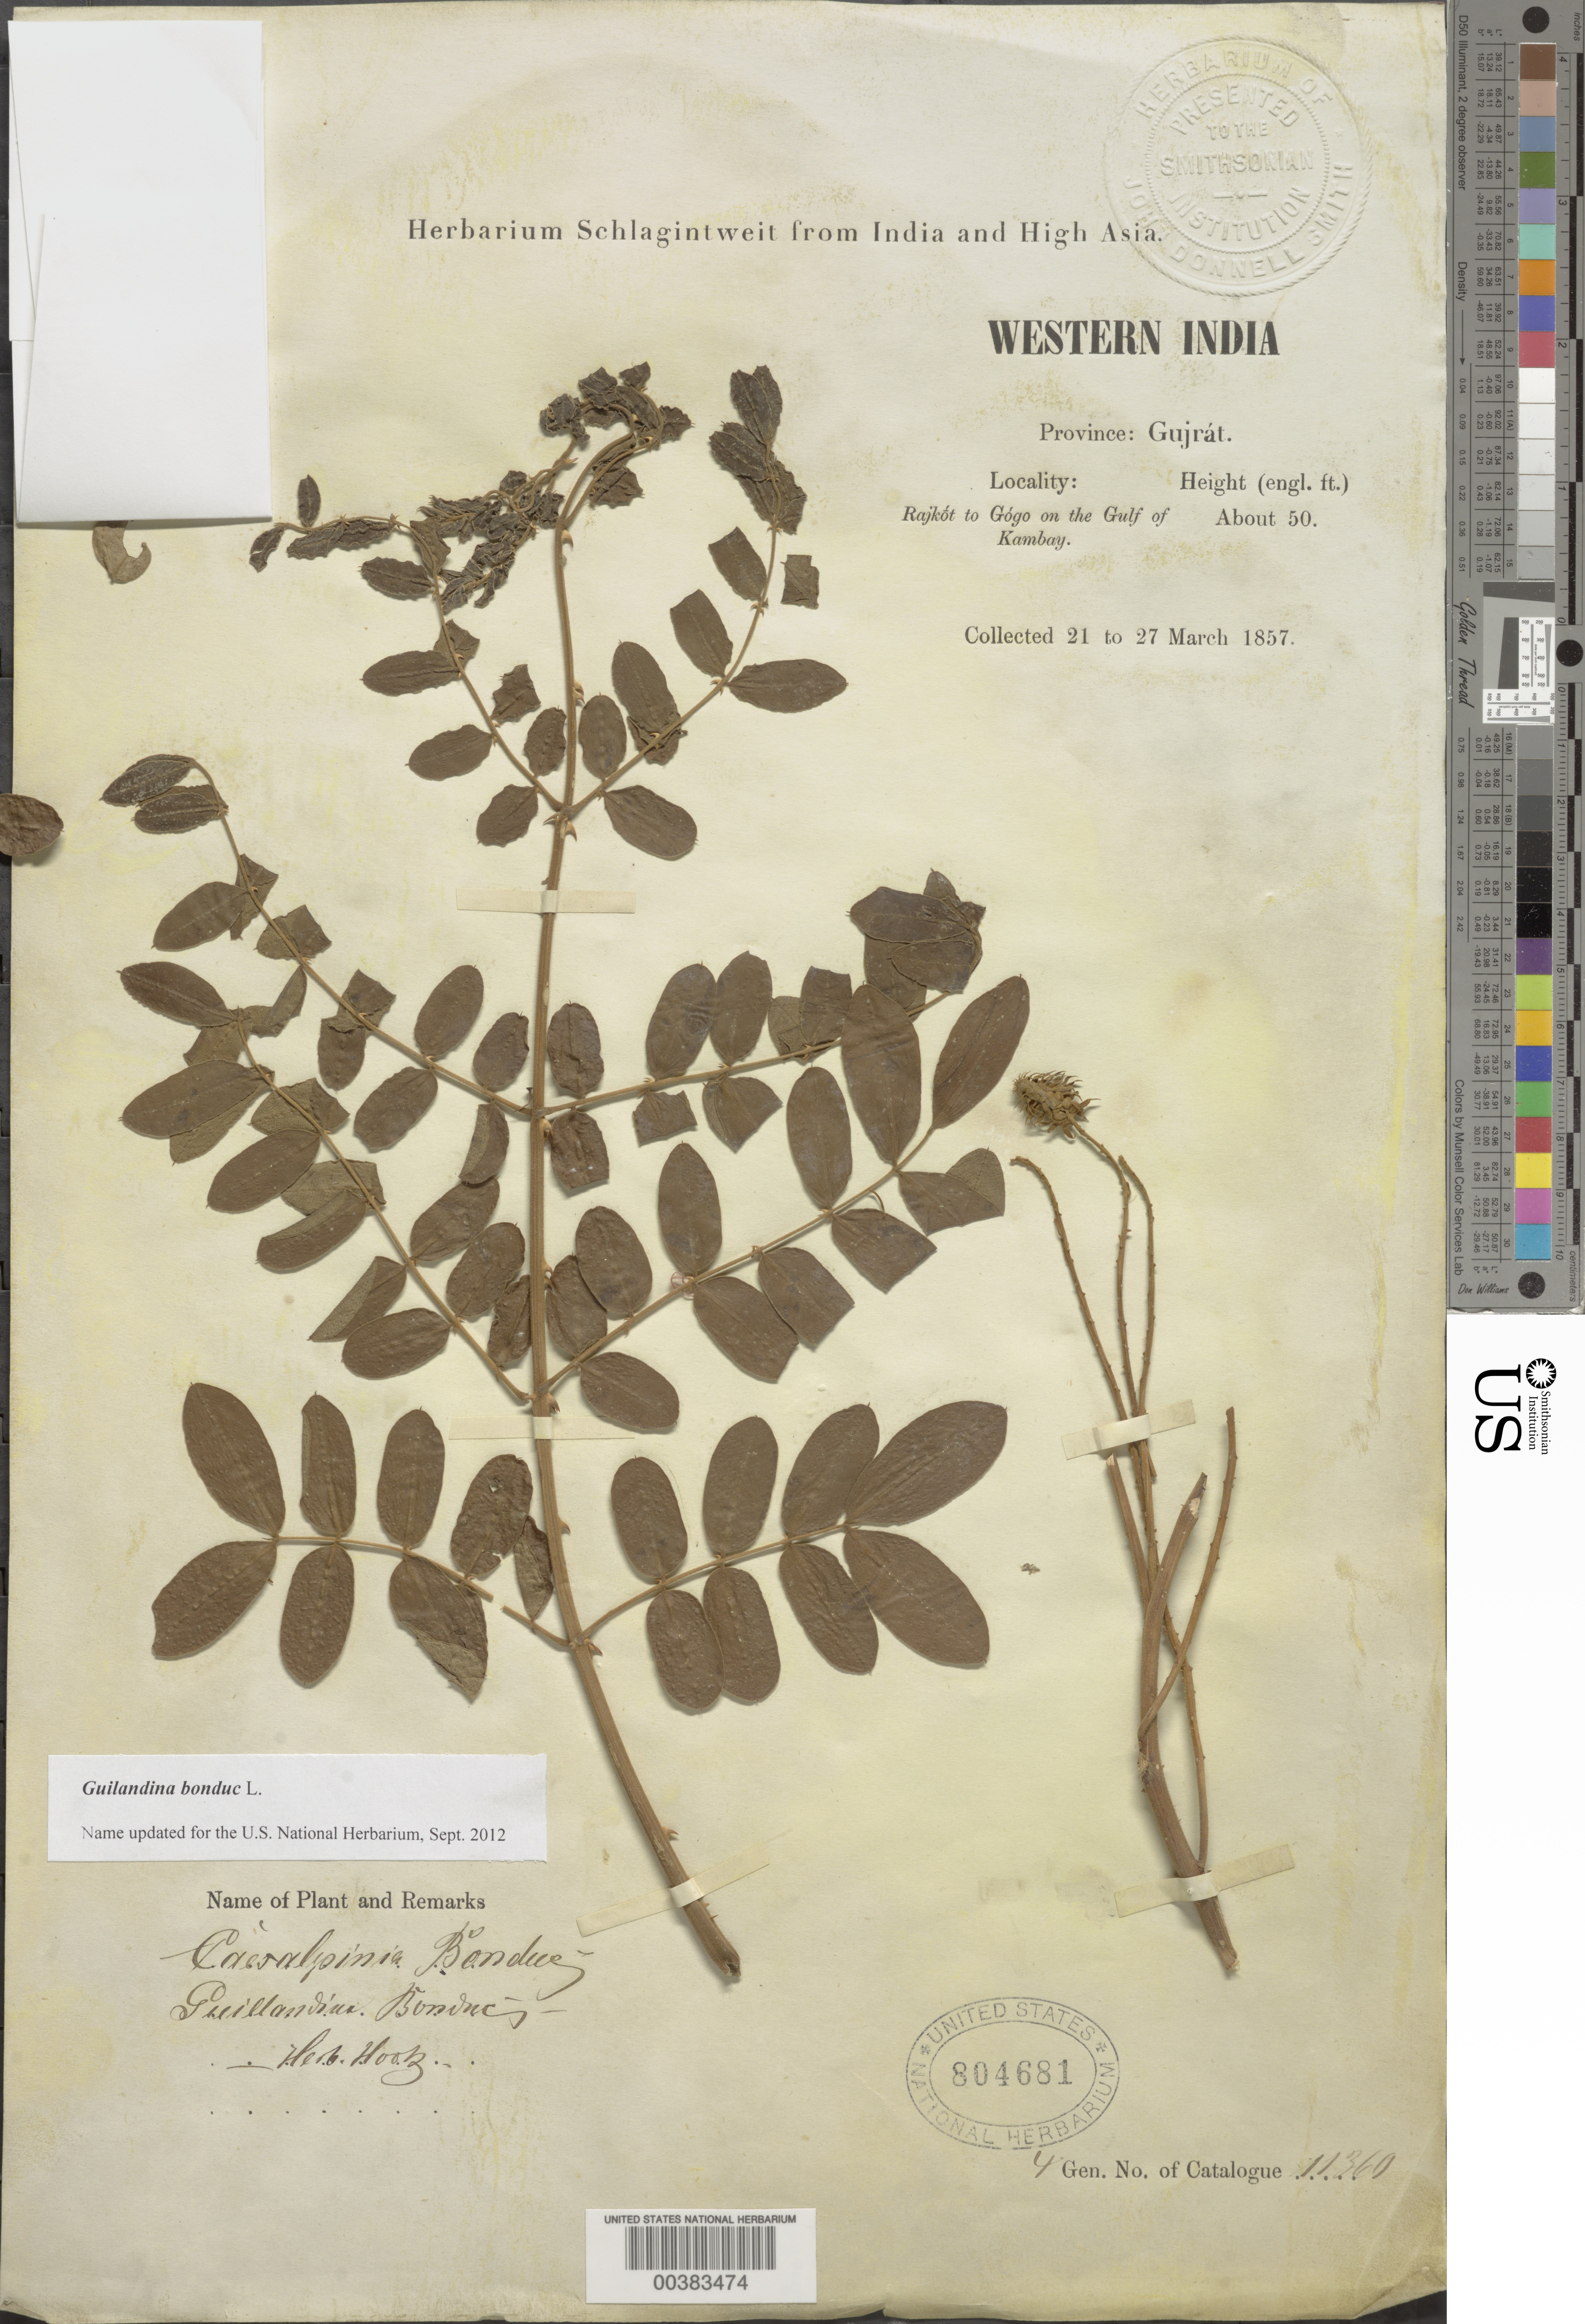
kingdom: Plantae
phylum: Tracheophyta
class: Magnoliopsida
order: Fabales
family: Fabaceae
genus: Guilandina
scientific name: Guilandina bonduc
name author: L.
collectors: Herbarium Schlagintweit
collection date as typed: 21 Mar 1857 to 27 Mar 1857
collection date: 1857-03-21/1857-03-27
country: India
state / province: Gujarat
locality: Gujrat prov.; Rajkot to Gogo on the gulf of Kambay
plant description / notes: Probably Herbarium Schlagintweit (specimen not seen)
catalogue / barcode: US 804681